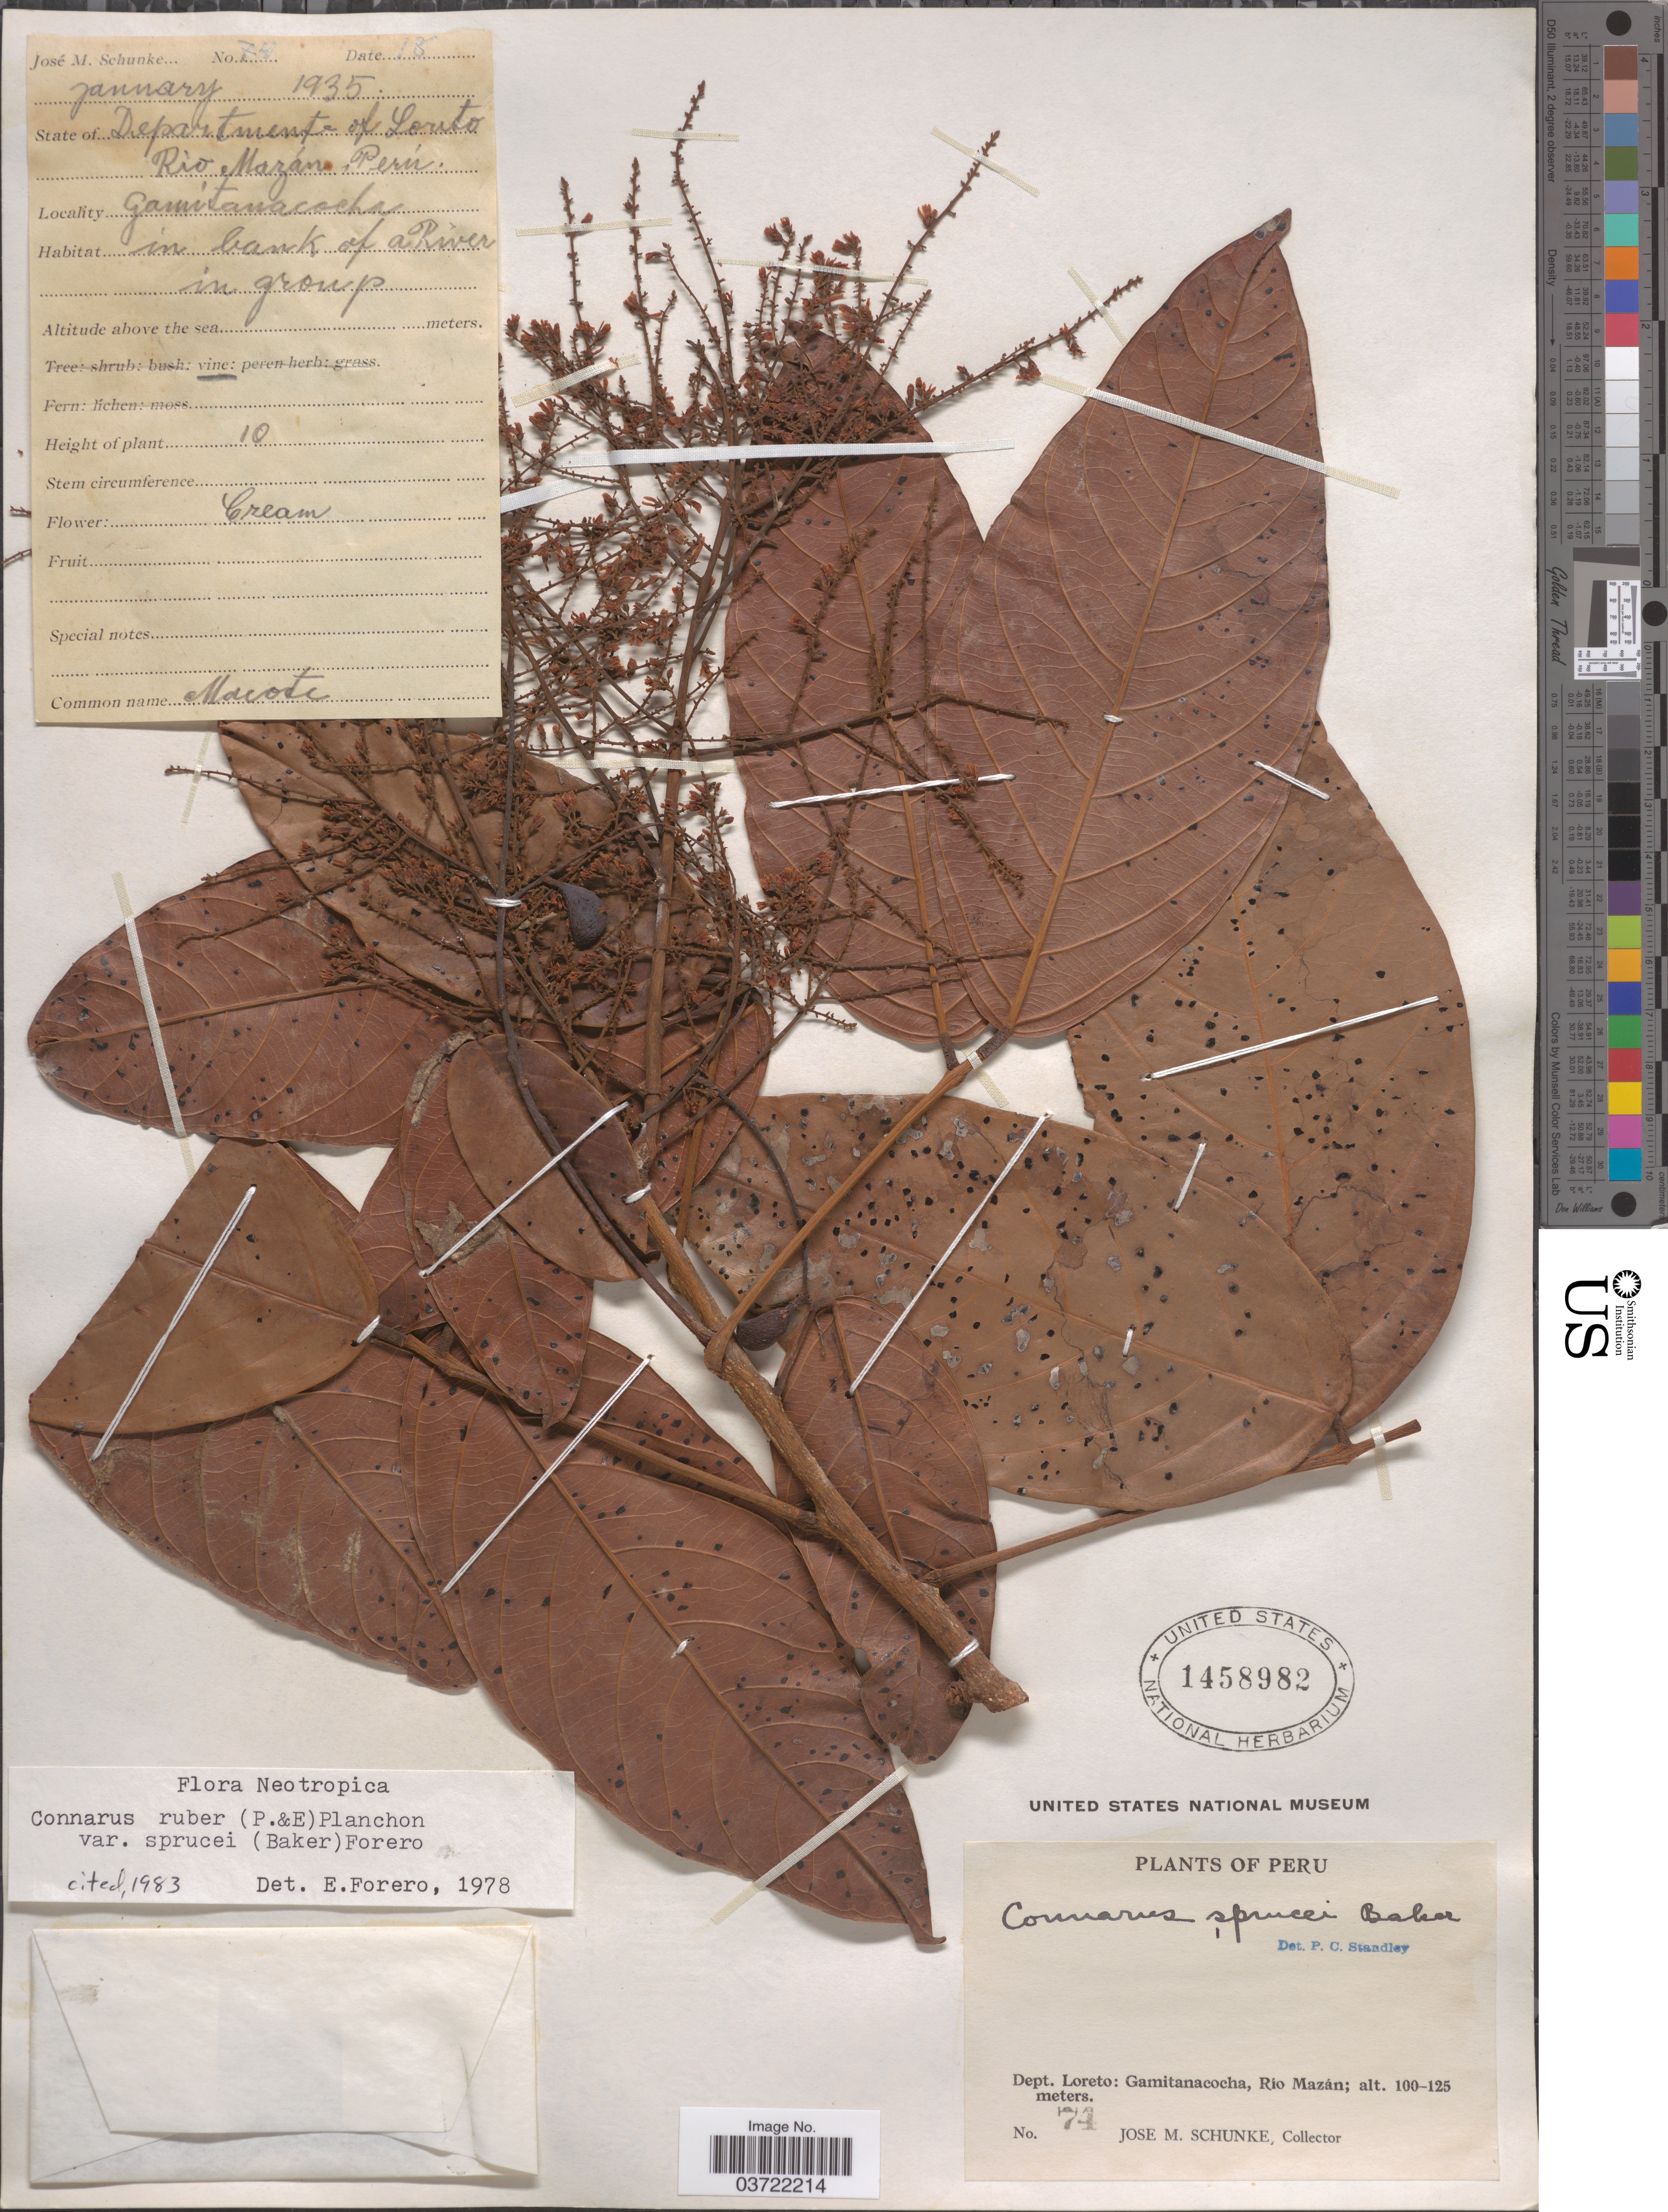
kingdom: Plantae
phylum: Tracheophyta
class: Magnoliopsida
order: Oxalidales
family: Connaraceae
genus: Connarus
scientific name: Connarus ruber var. sprucei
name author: (Baker) Forero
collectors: J. M. Schunke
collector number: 74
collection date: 1935-01-18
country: Peru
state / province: Loreto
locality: Dept. Loreto: Gamitanacocha, Río Mazán.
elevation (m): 100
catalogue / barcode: US 1458982